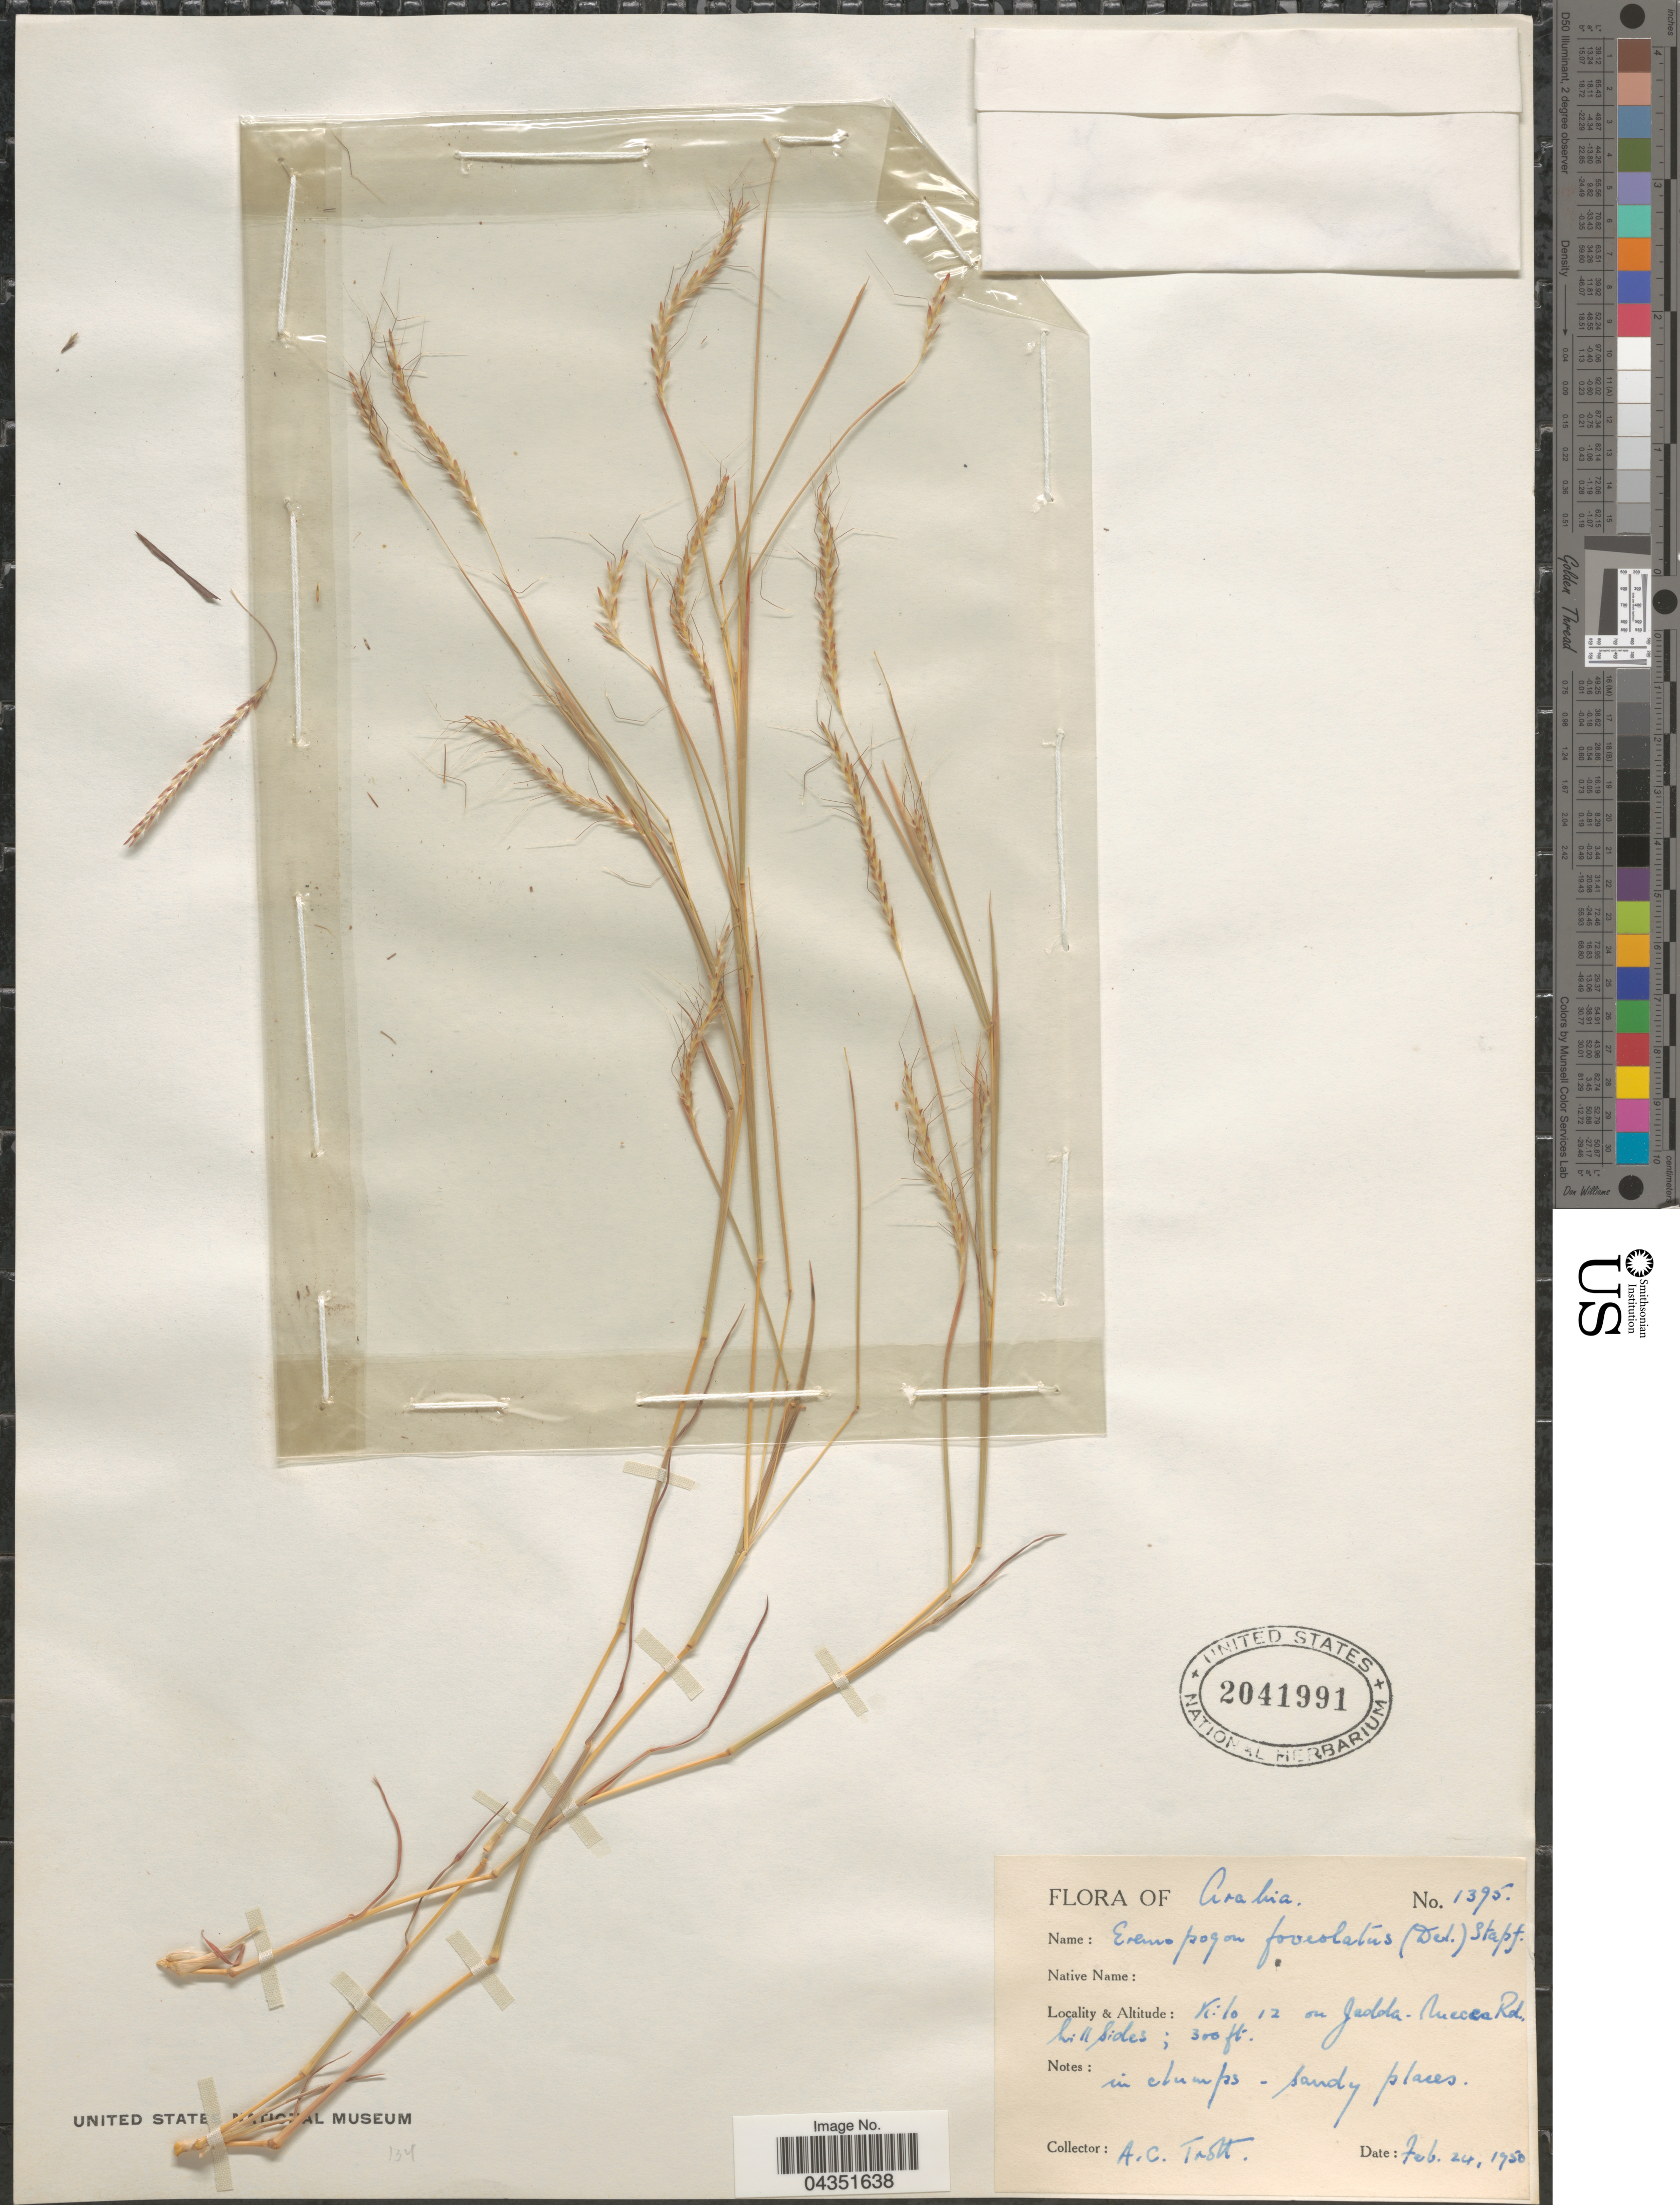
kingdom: Plantae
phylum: Tracheophyta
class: Liliopsida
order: Poales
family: Poaceae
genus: Eremopogon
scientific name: Eremopogon foveolatus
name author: (Delile) Stapf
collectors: A. Trott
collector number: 1395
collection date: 1950-02-24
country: Saudi Arabia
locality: Arabia. Kilo 12 on Jadda-Nucoca Rd. hillsides.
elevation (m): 91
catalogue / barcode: US 2041991